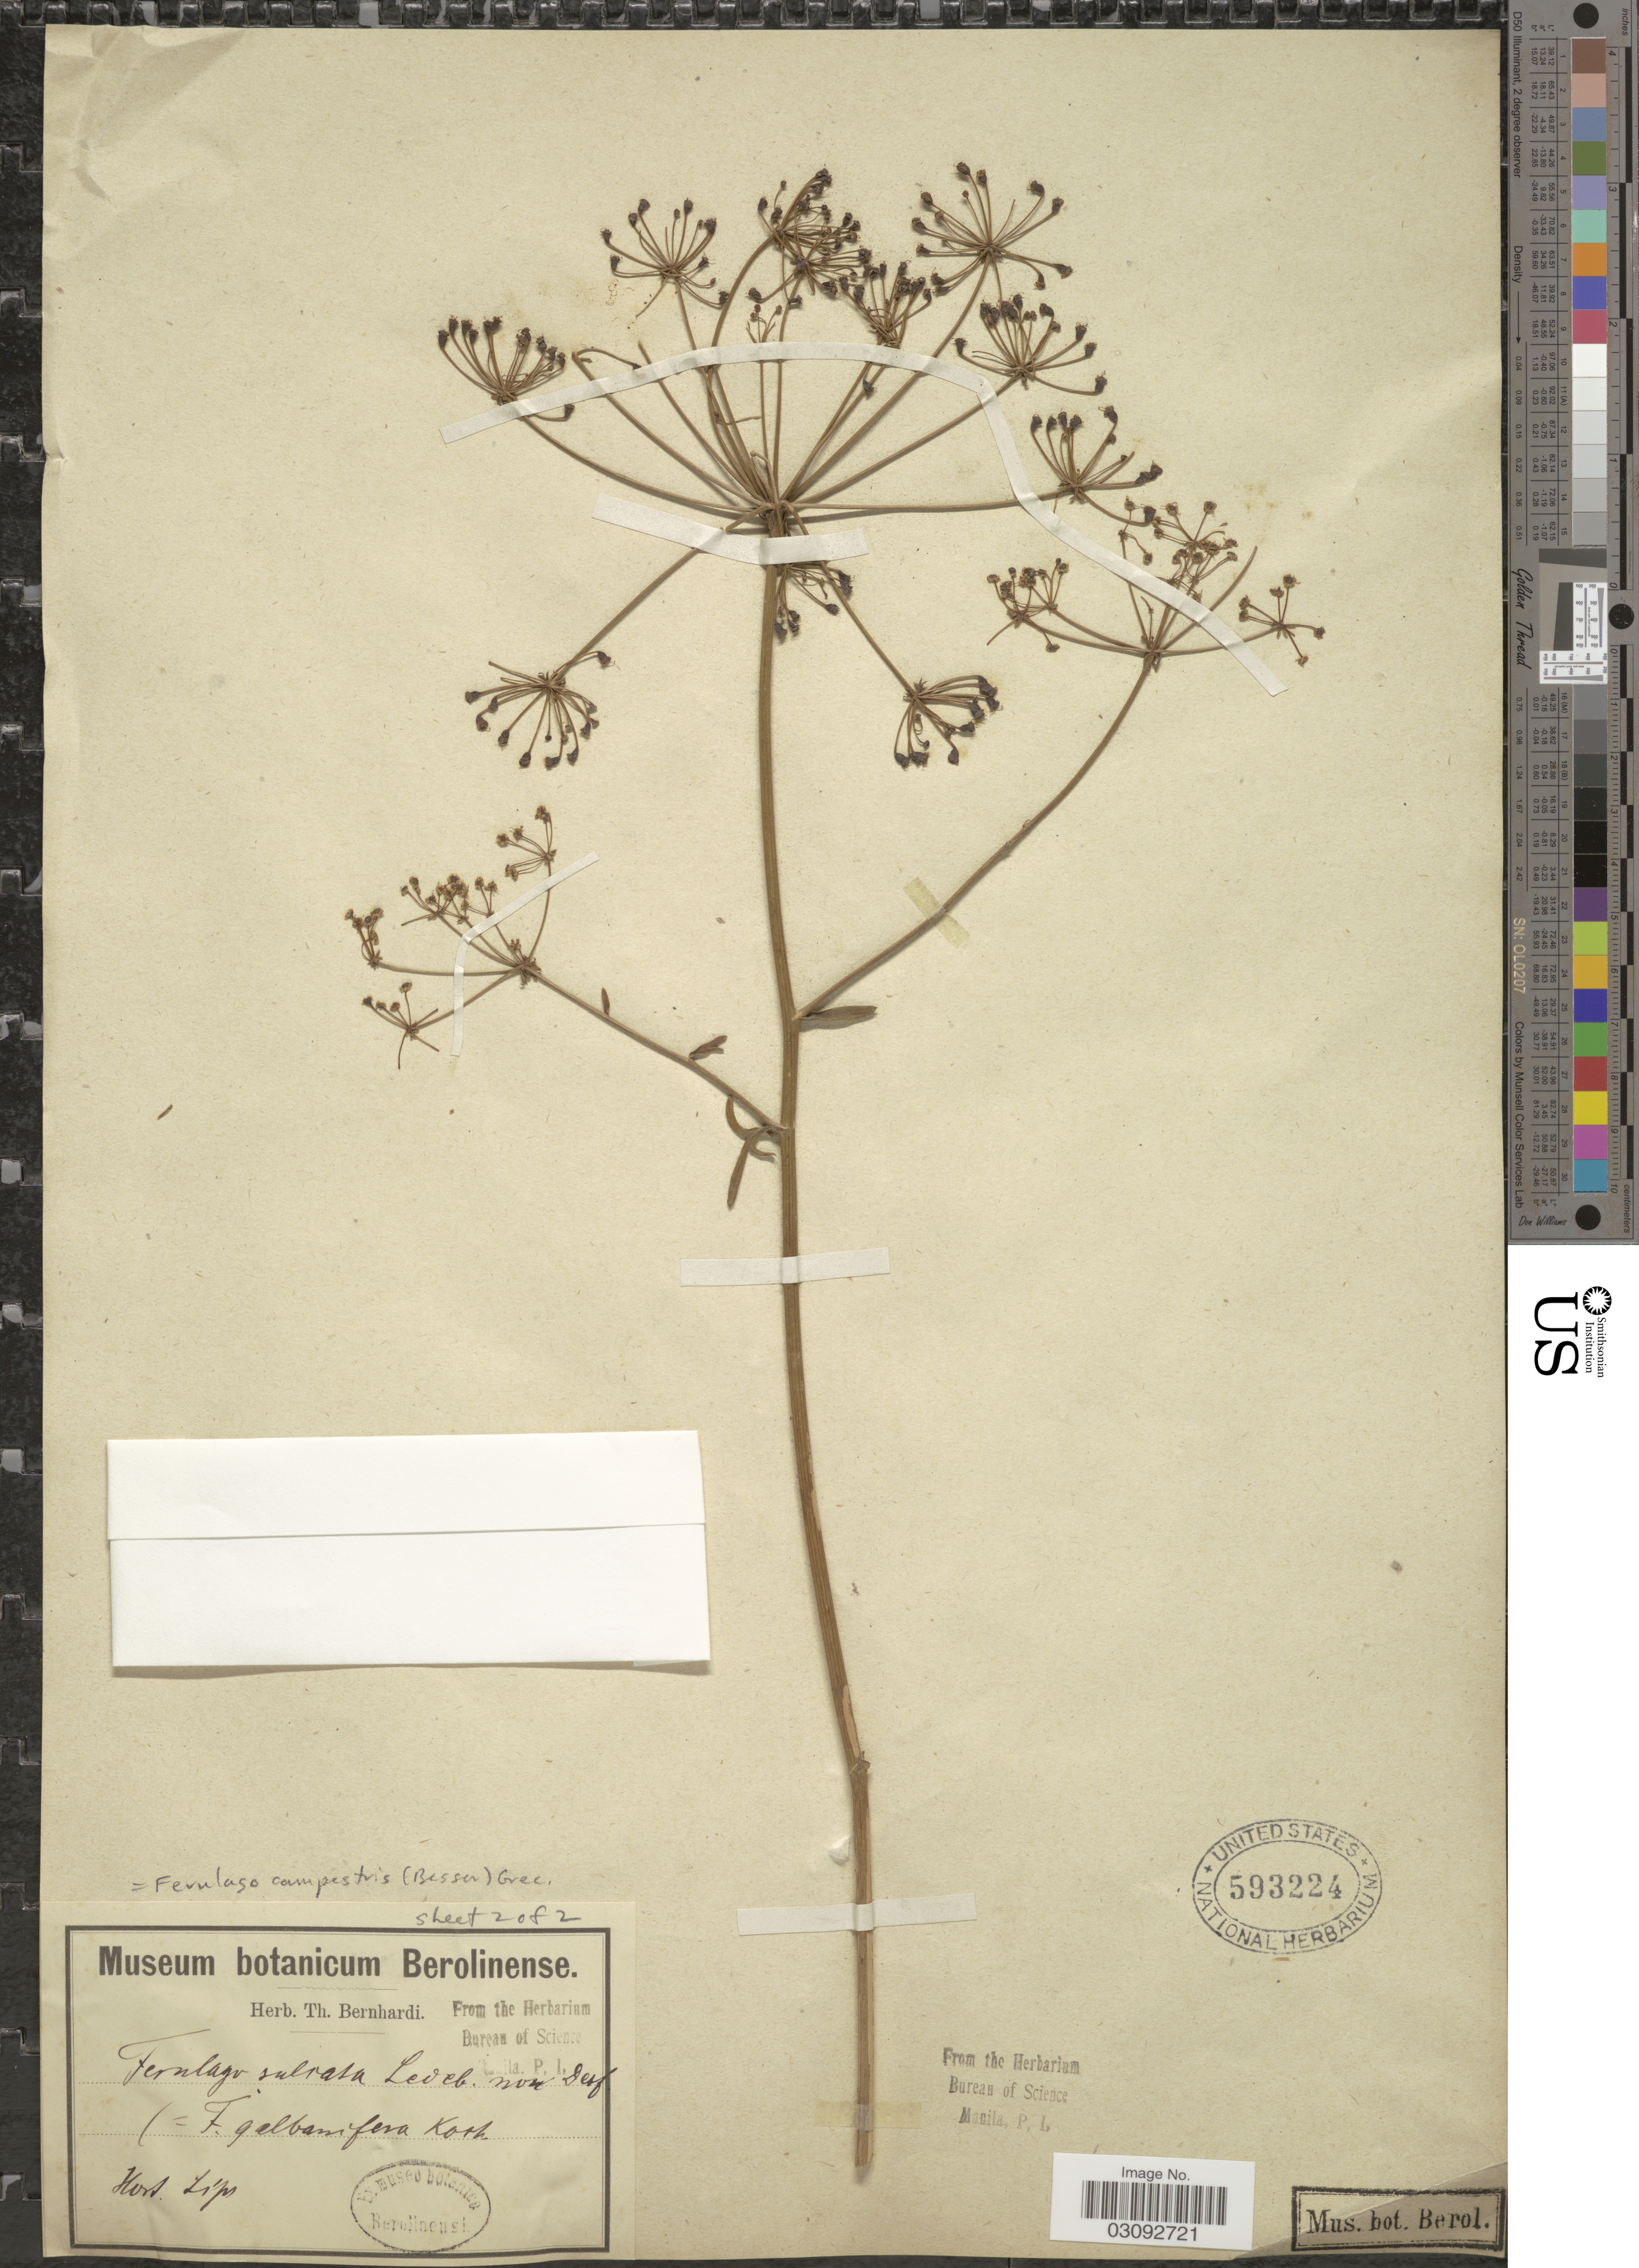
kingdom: Plantae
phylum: Tracheophyta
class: Magnoliopsida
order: Apiales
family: Apiaceae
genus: Ferulago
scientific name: Ferulago campestris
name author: (Besser) Grecescu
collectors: Ex herb. Th. Bernhardi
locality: Hort. Lips [interpreted].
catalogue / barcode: US 593224